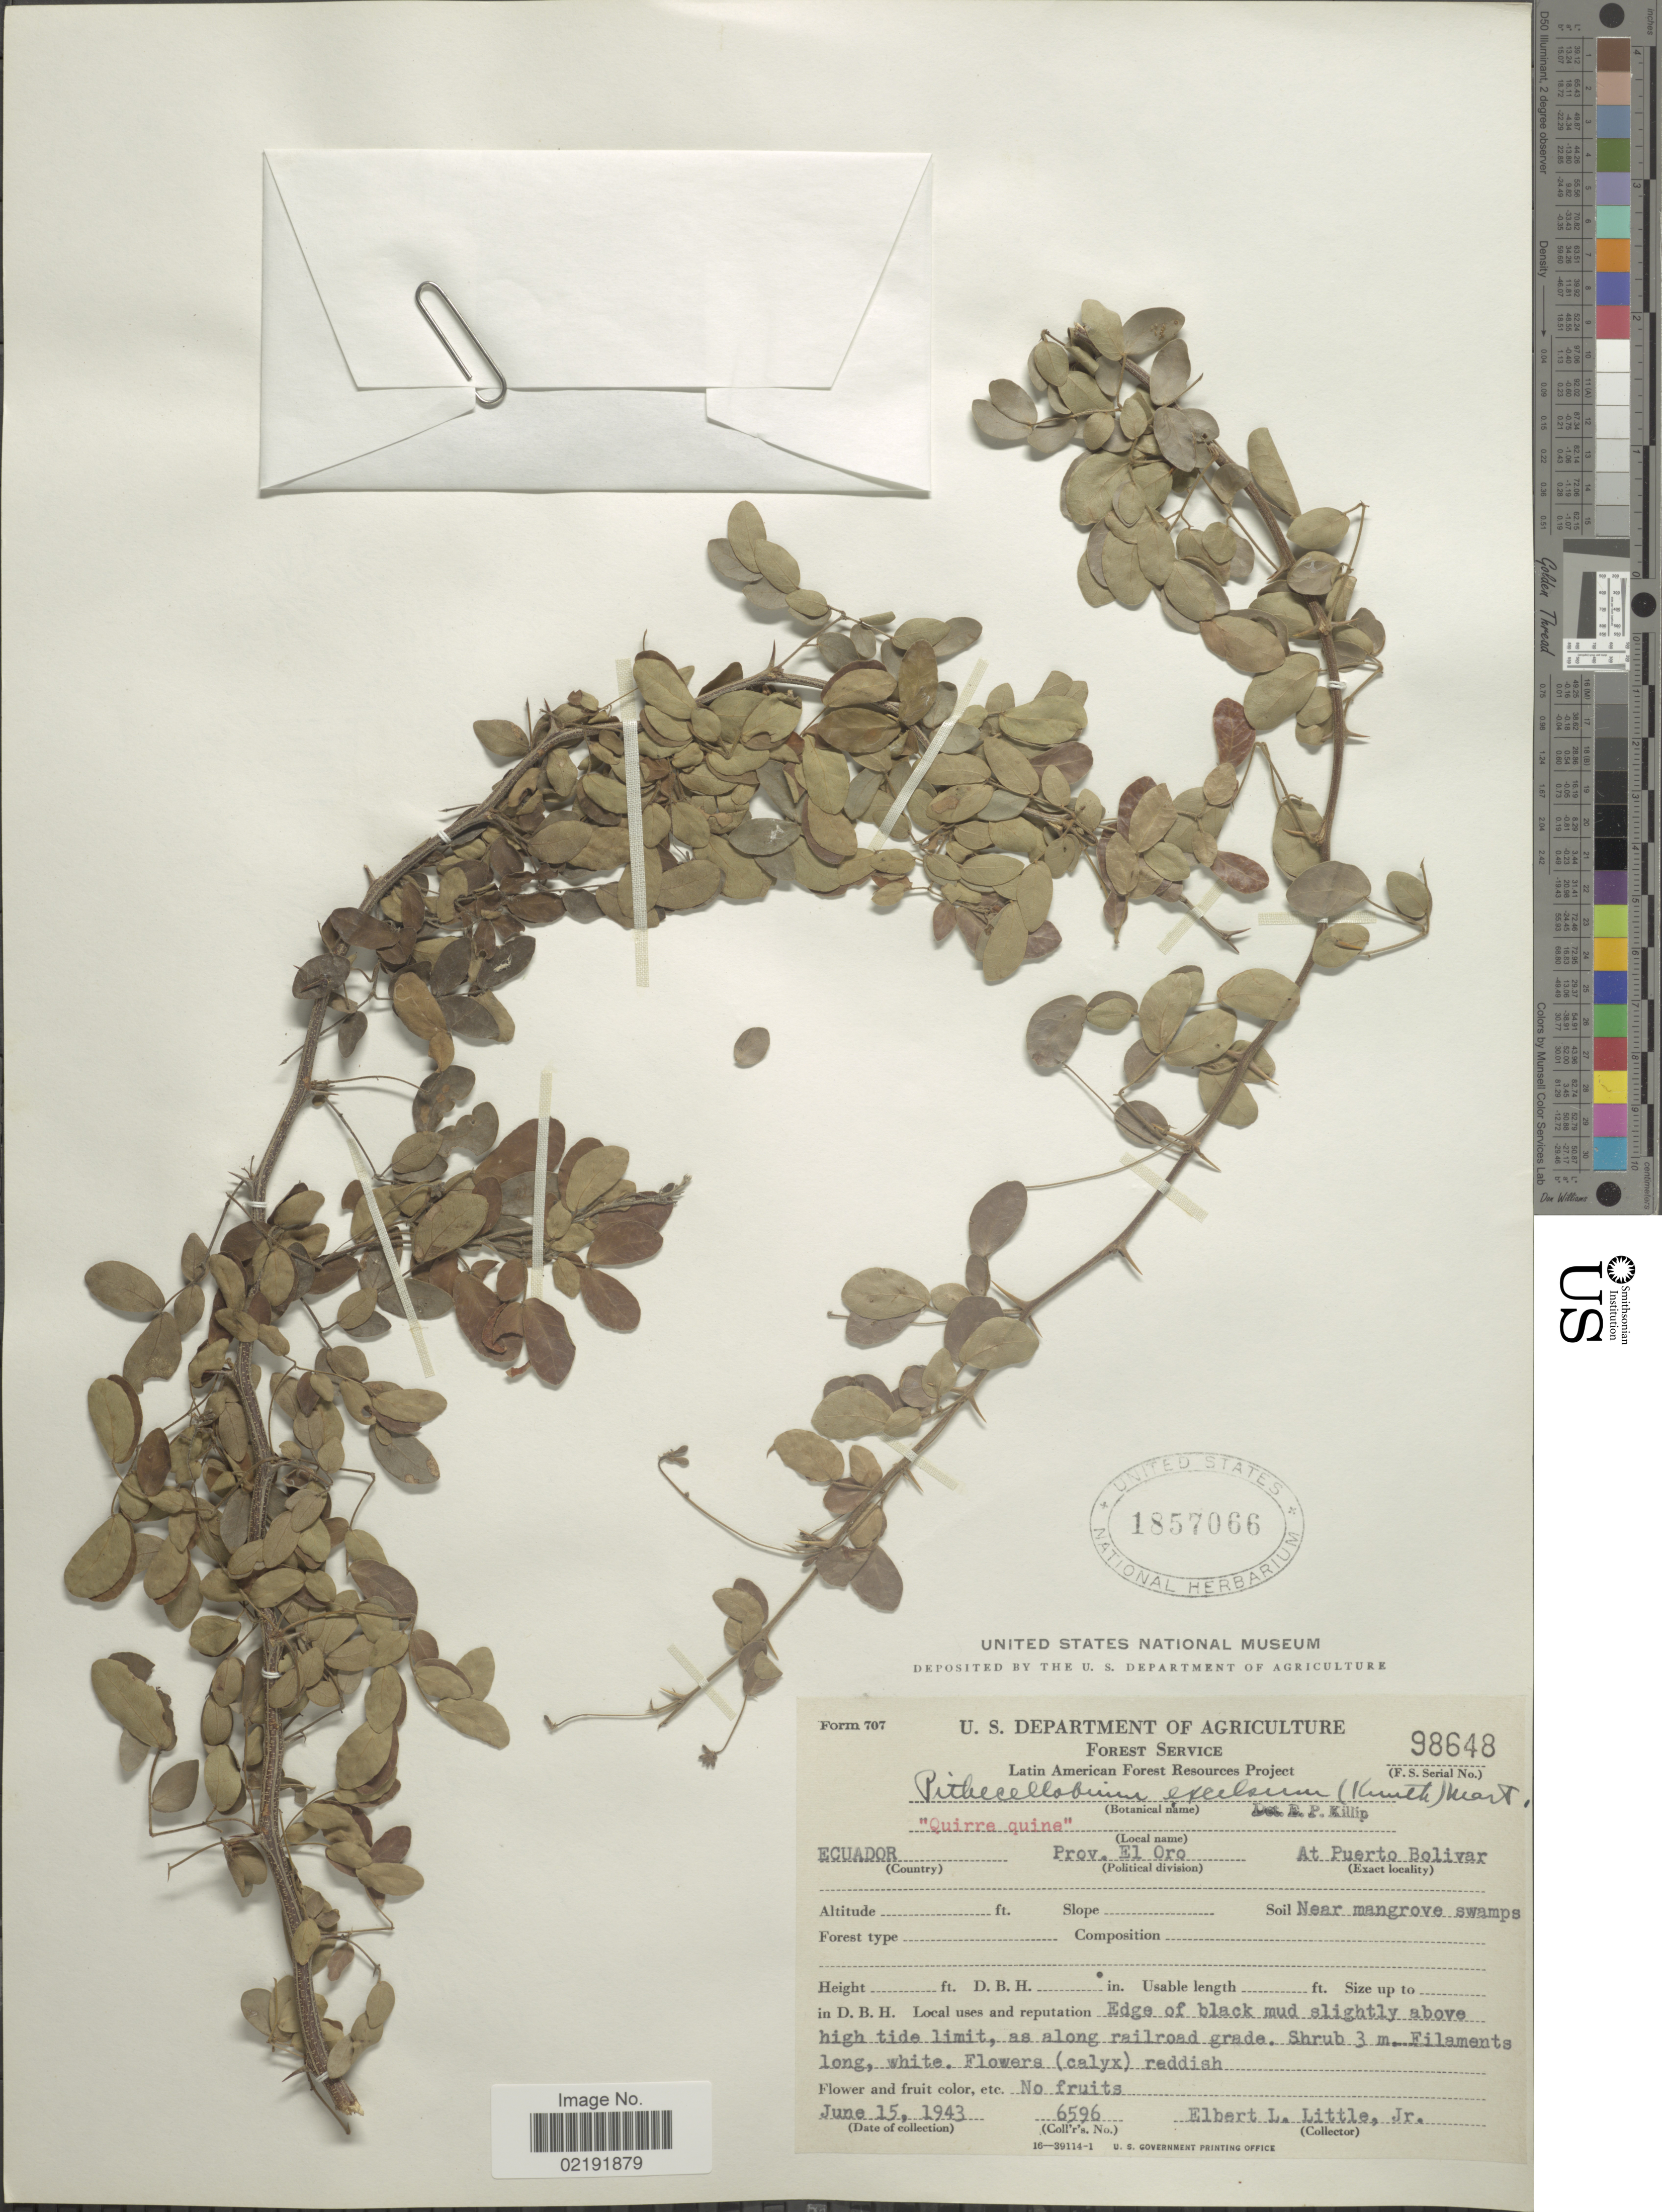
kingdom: Plantae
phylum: Tracheophyta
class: Magnoliopsida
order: Fabales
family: Fabaceae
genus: Pithecellobium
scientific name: Pithecellobium excelsum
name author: (Kunth) Mart.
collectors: E. L. Little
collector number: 9596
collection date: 1943-06-15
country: Ecuador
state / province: El Oro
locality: Prov. El Oro. At Puerto Bolivar.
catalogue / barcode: US 1857066